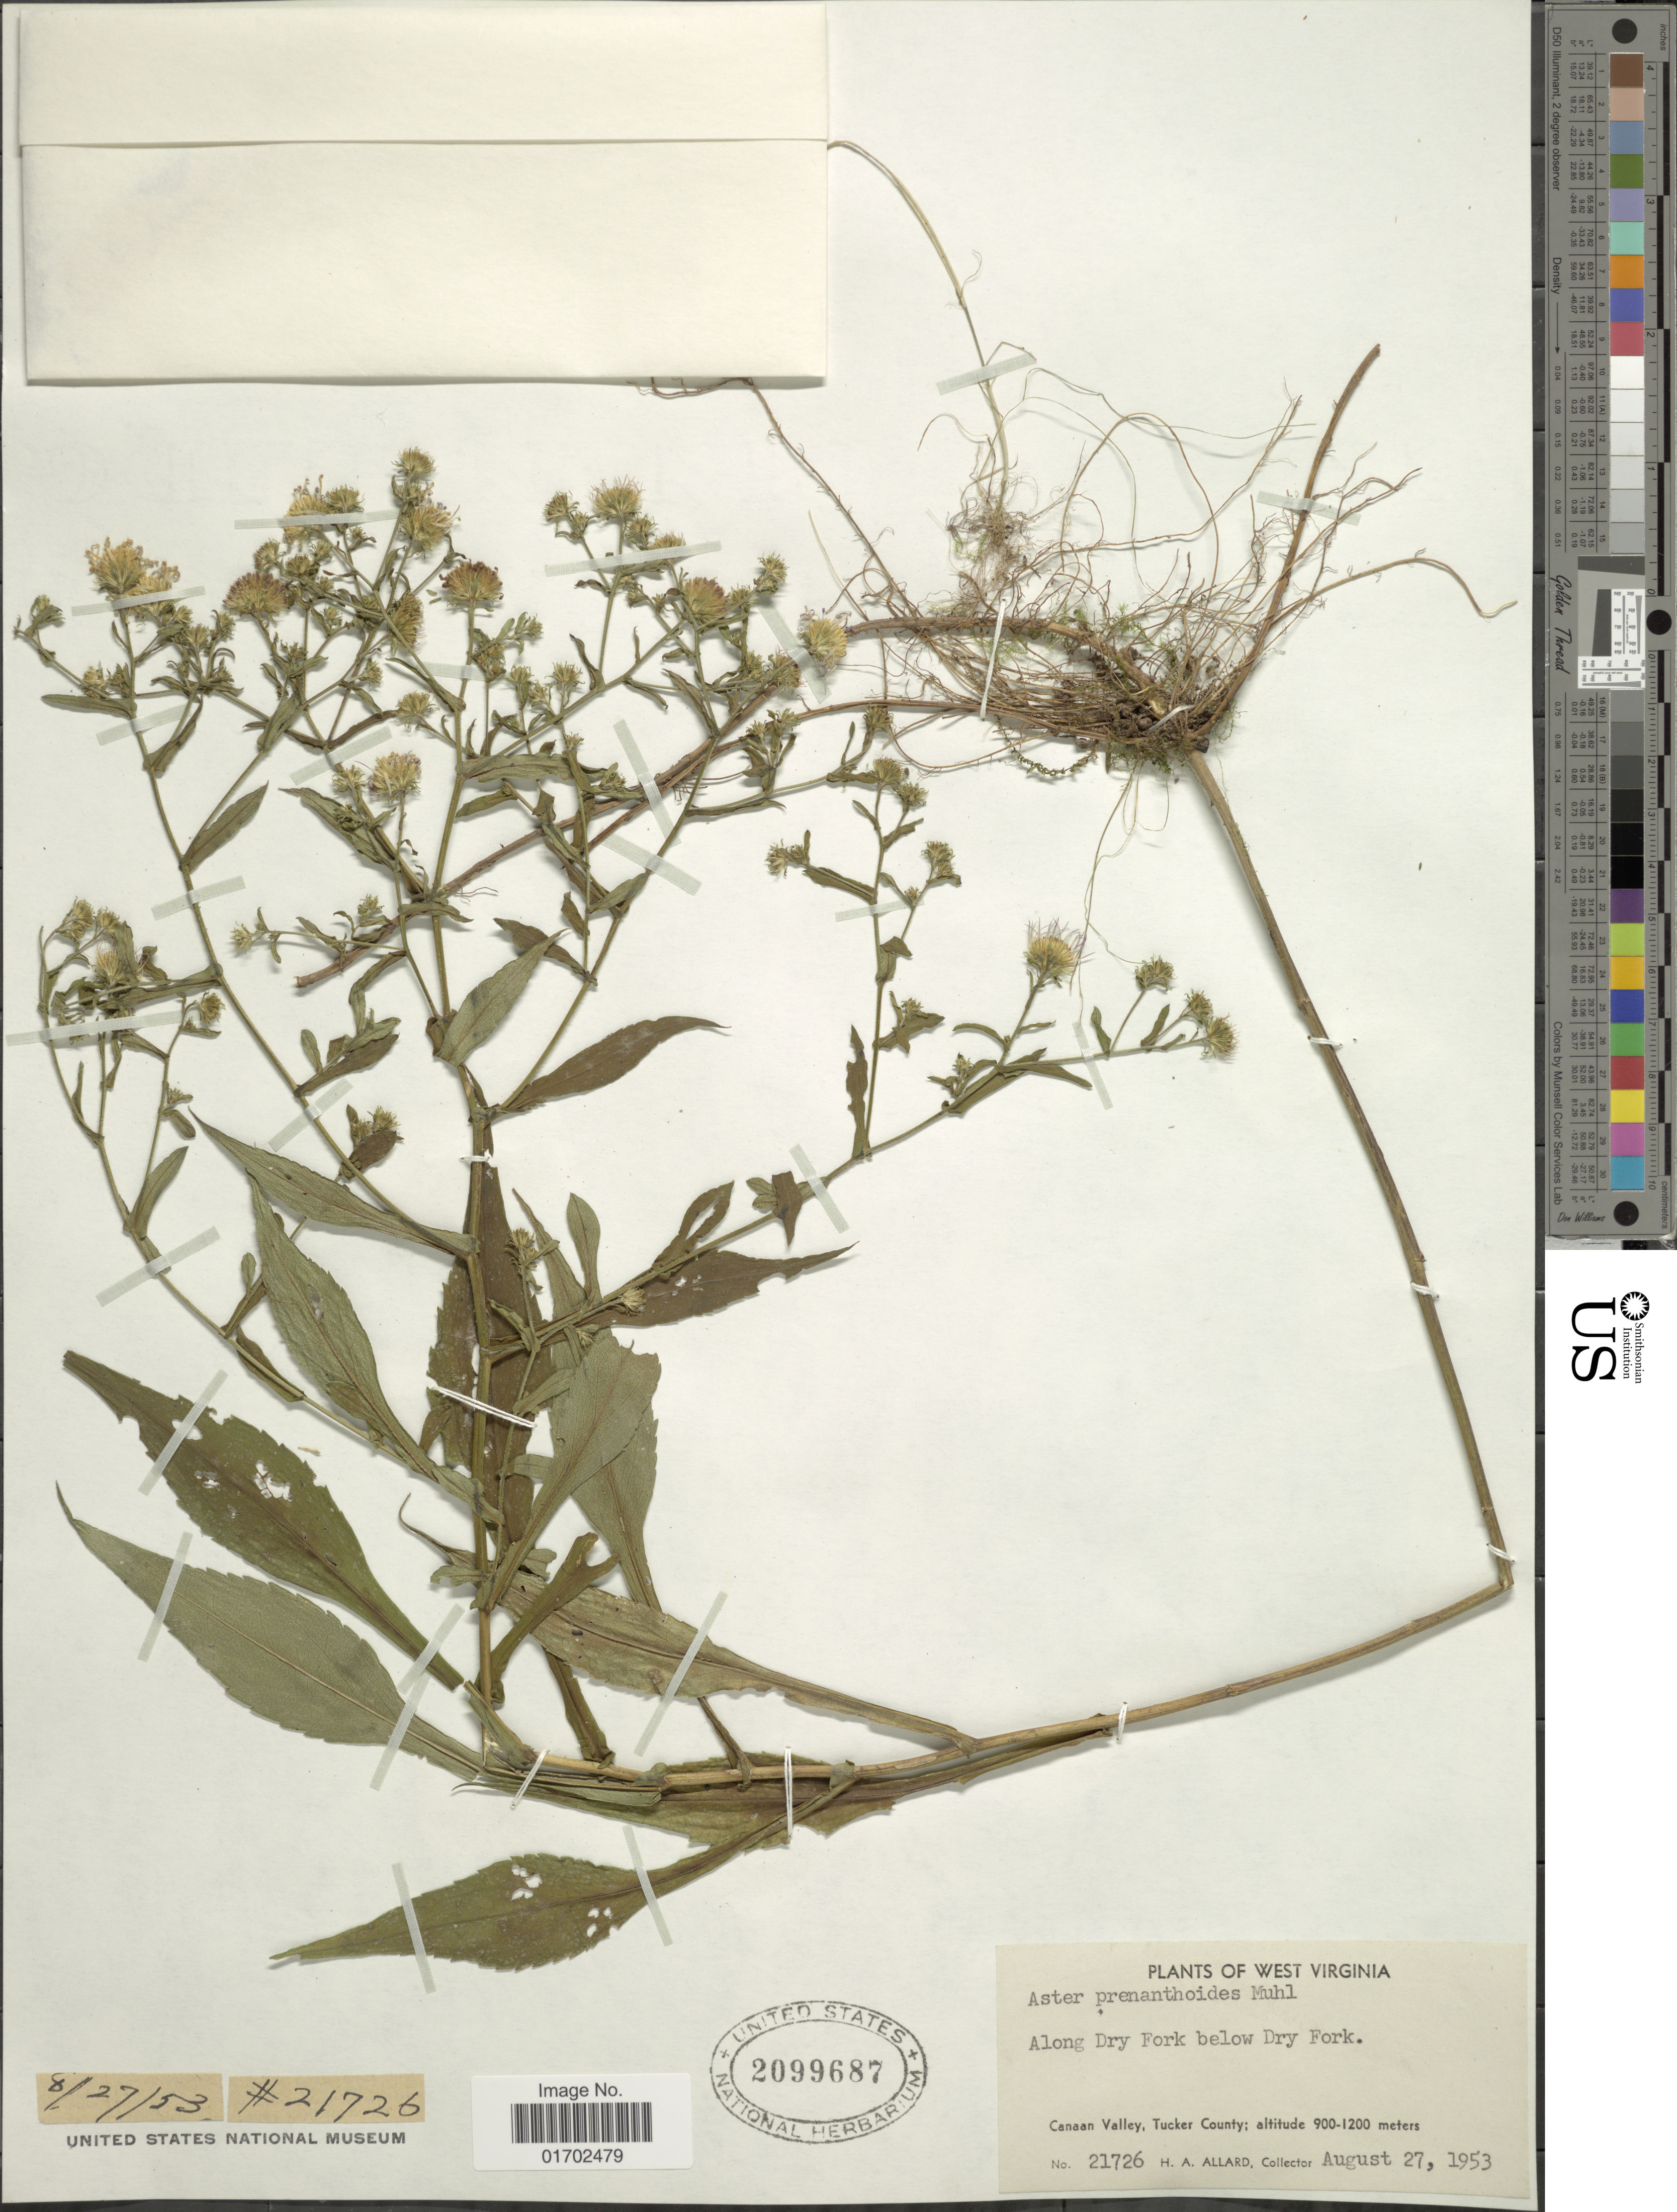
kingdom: Plantae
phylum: Tracheophyta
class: Magnoliopsida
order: Asterales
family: Asteraceae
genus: Symphyotrichum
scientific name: Symphyotrichum prenanthoides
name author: (Muhl. ex Willd.) G.L. Nesom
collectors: H. A. Allard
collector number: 21726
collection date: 1953-08-27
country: United States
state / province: West Virginia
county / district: Tucker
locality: Along Dry Fork below Dry Fork. Canaan Valley, Tucker County.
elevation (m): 900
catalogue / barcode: US 2099687